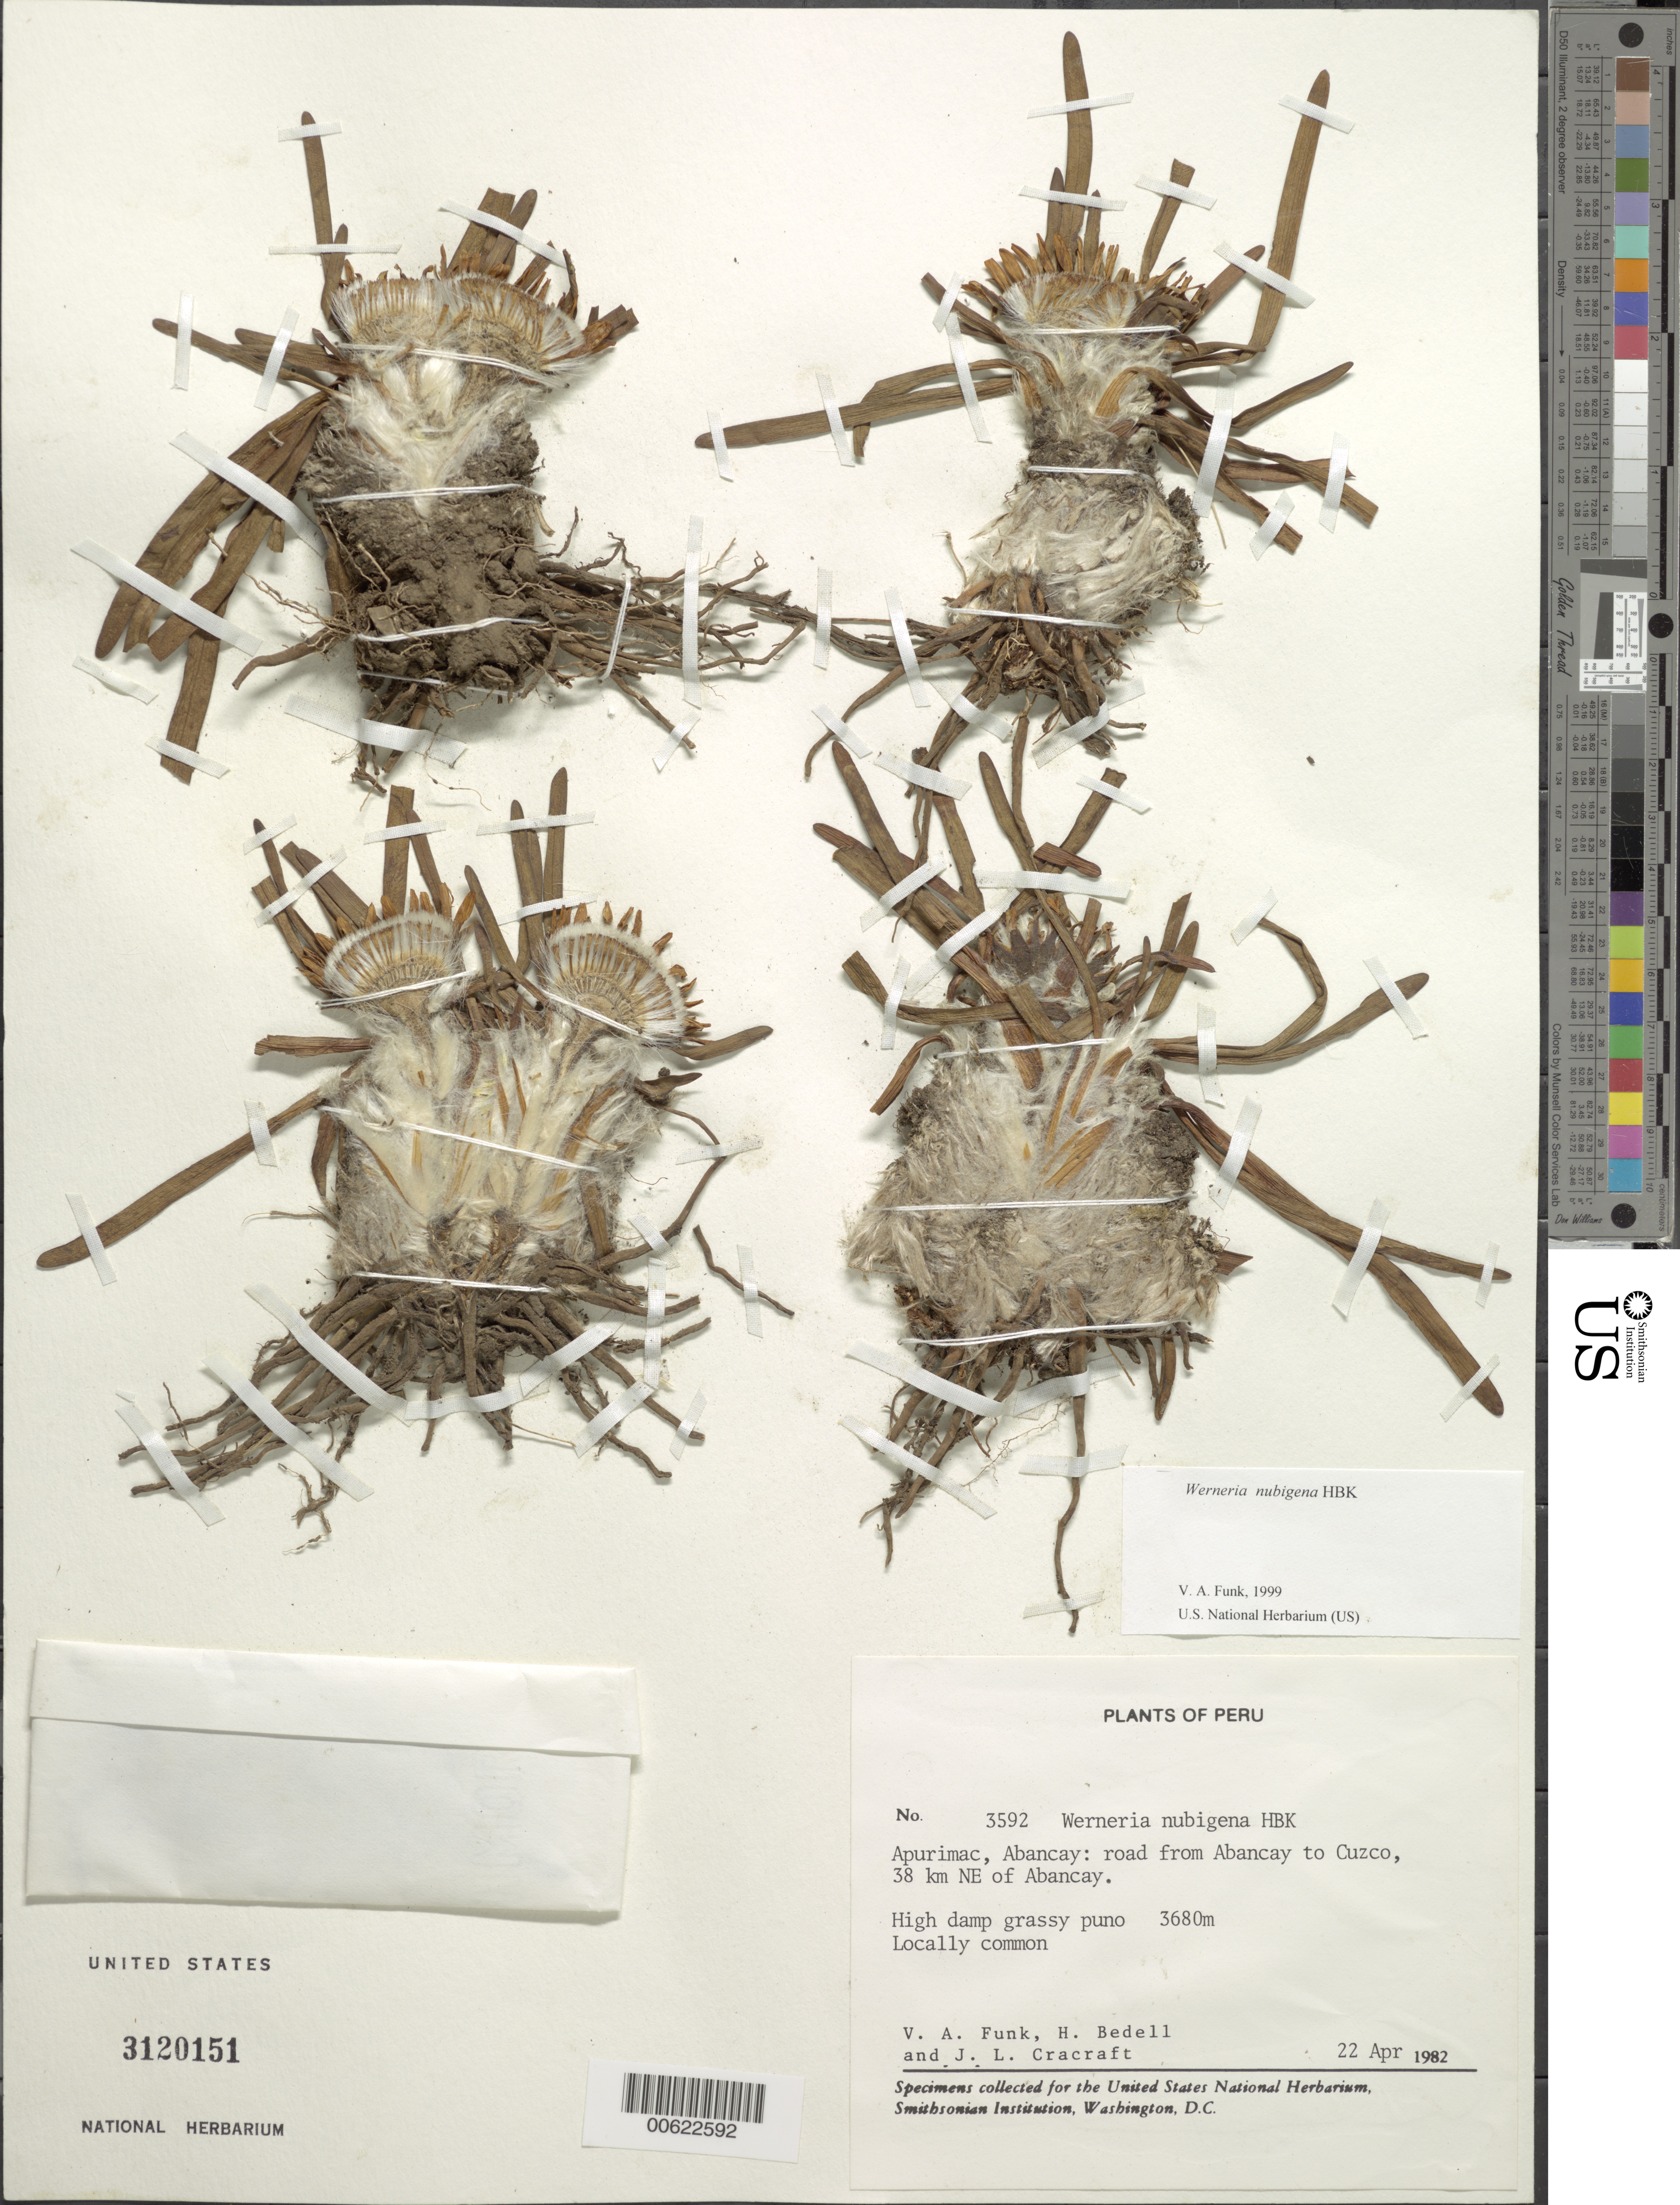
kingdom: Plantae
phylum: Tracheophyta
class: Magnoliopsida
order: Asterales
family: Asteraceae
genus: Werneria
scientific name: Werneria nubigena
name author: Kunth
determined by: Funk, Vicki A., (BOT), Smithsonian Institution - National Museum of Natural History (UNITED STATES)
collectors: V. Funk, H. G. Bedell & J. L. Cracraft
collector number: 3592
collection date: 1982-04-22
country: Peru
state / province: Apurímac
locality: Abancay: road from Abancay to Cuzco, 38 km NE of Abancay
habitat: High damp grassy puno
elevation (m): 3680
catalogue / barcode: US 3120151